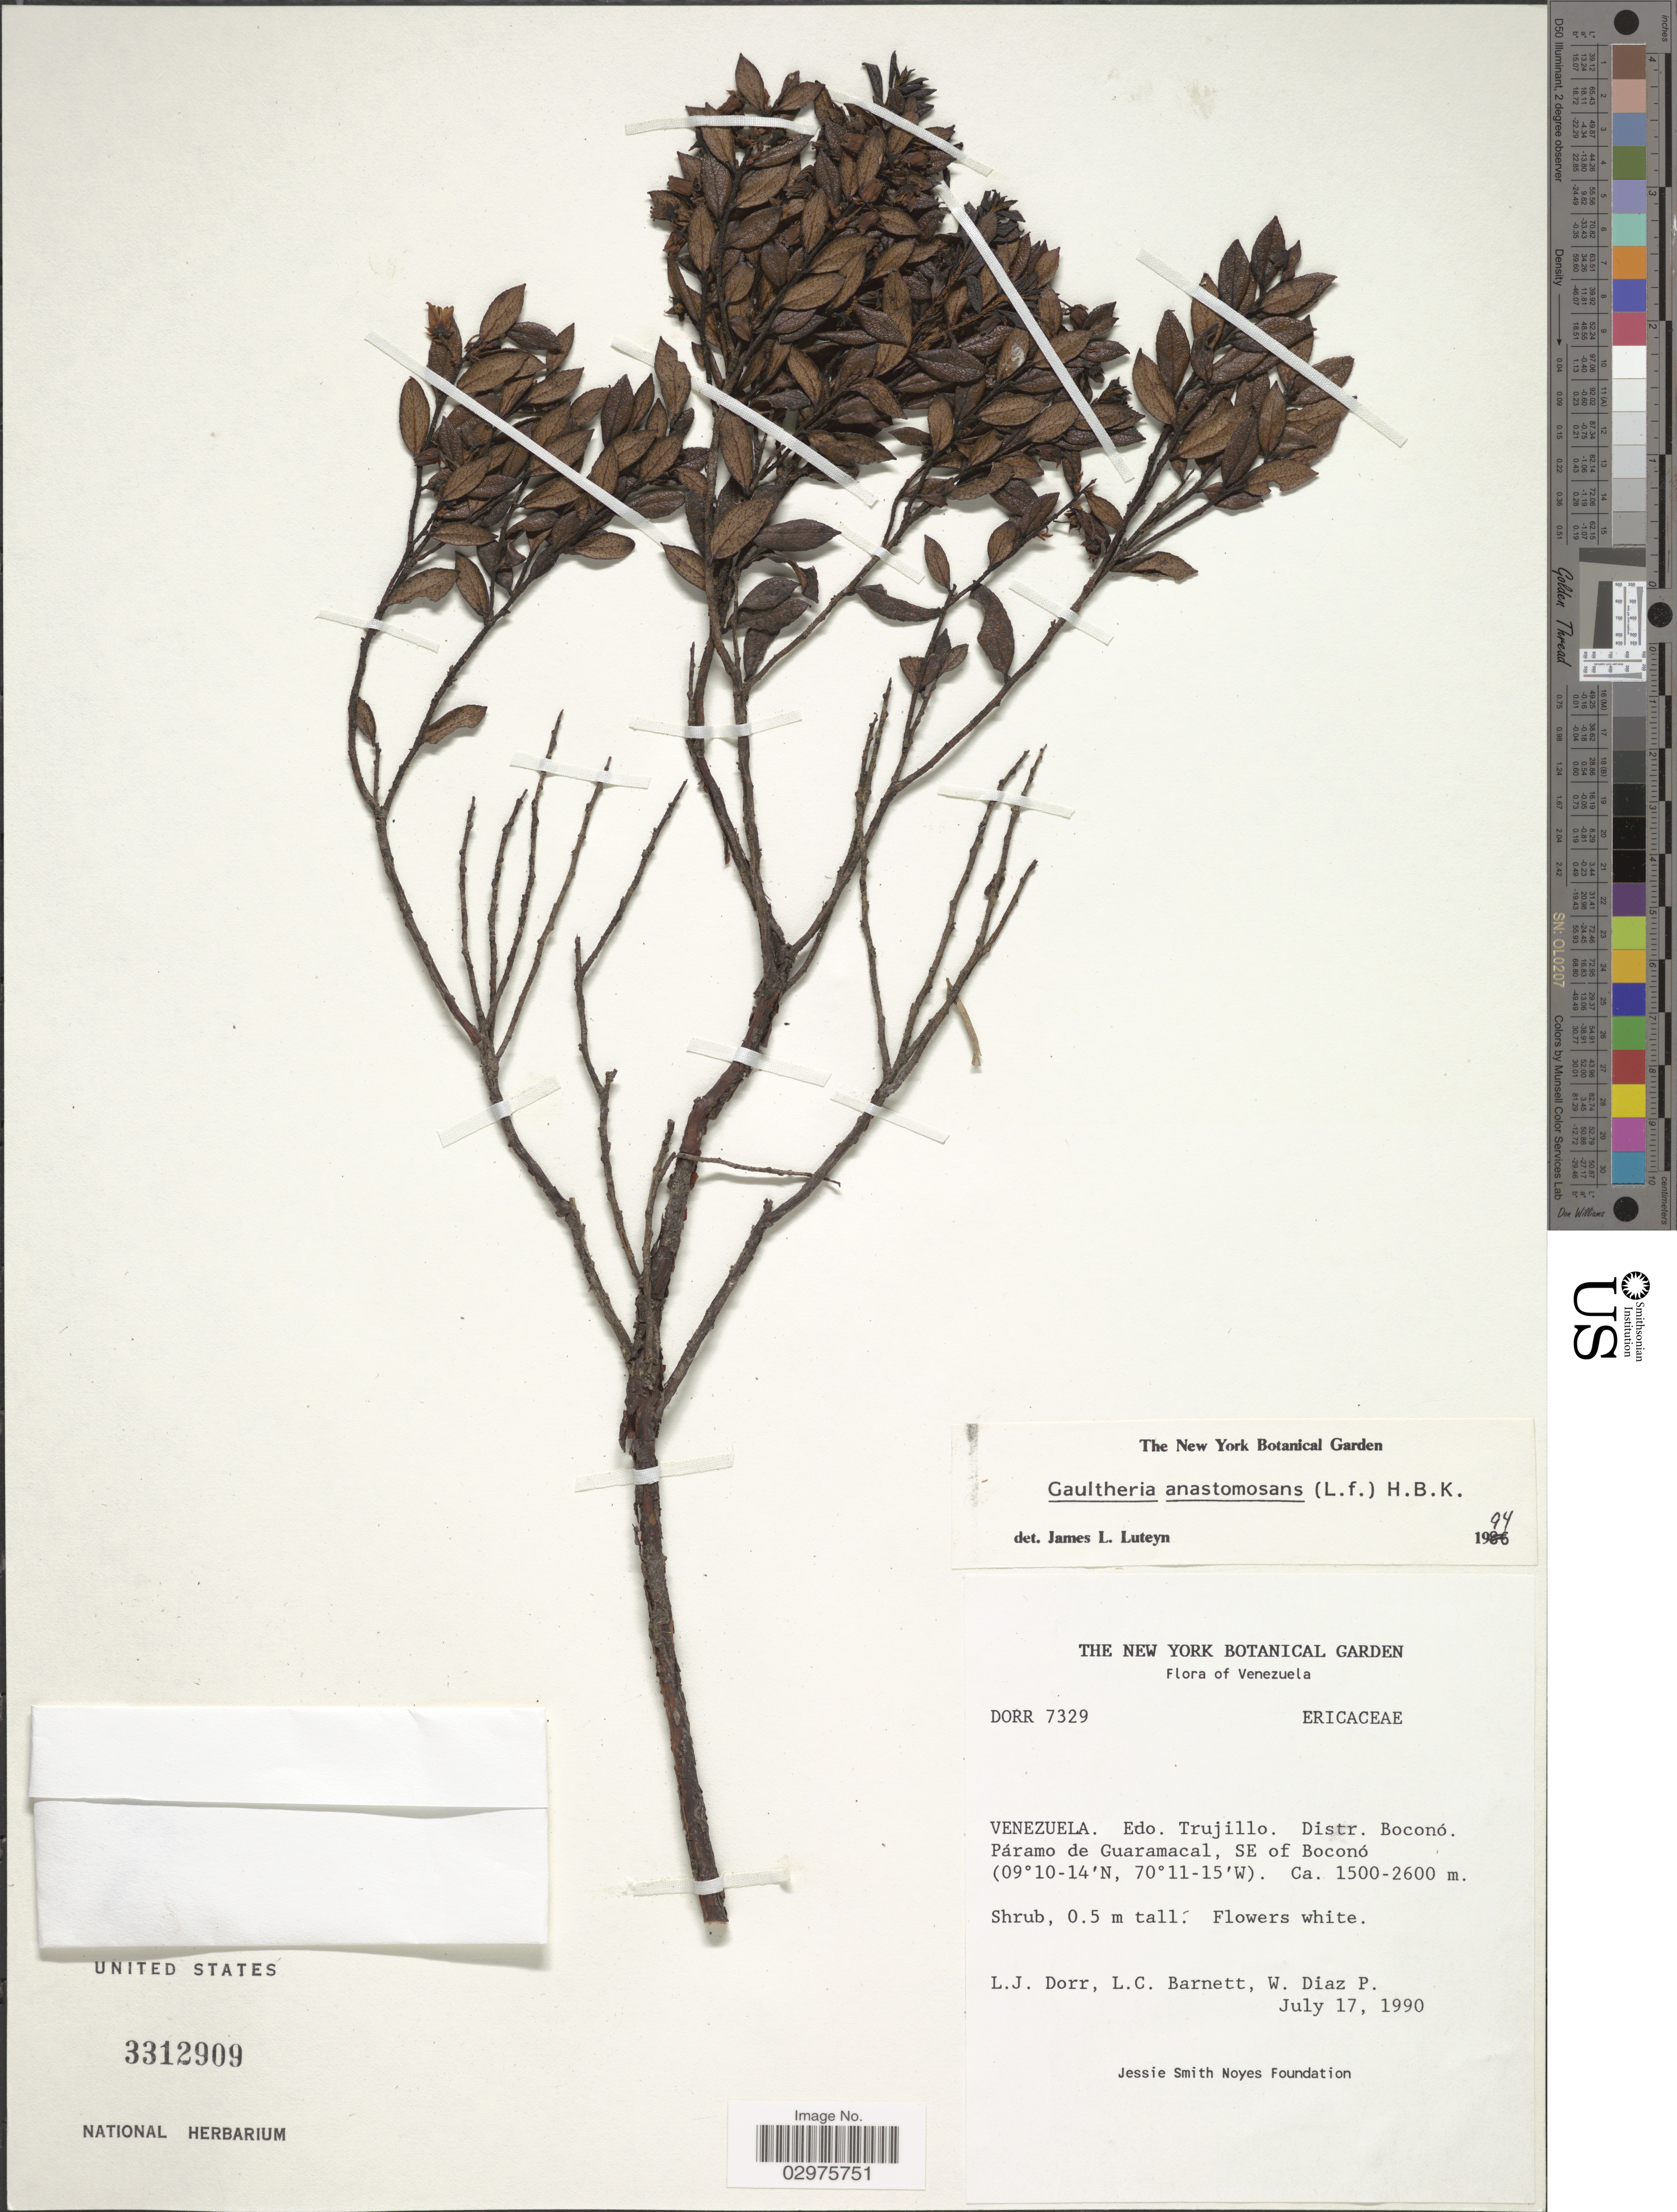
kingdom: Plantae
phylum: Tracheophyta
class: Magnoliopsida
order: Ericales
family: Ericaceae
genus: Gaultheria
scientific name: Gaultheria anastomosans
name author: (L. f.) Kunth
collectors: L. J. Dorr, L. C. Barnett & W. Díaz P.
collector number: DORR 7329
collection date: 1990-07-17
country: Venezuela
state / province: Trujillo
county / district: Boconó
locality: Páramo de Guaramacal, SE of Boconó.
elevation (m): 1500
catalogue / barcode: US 3312909